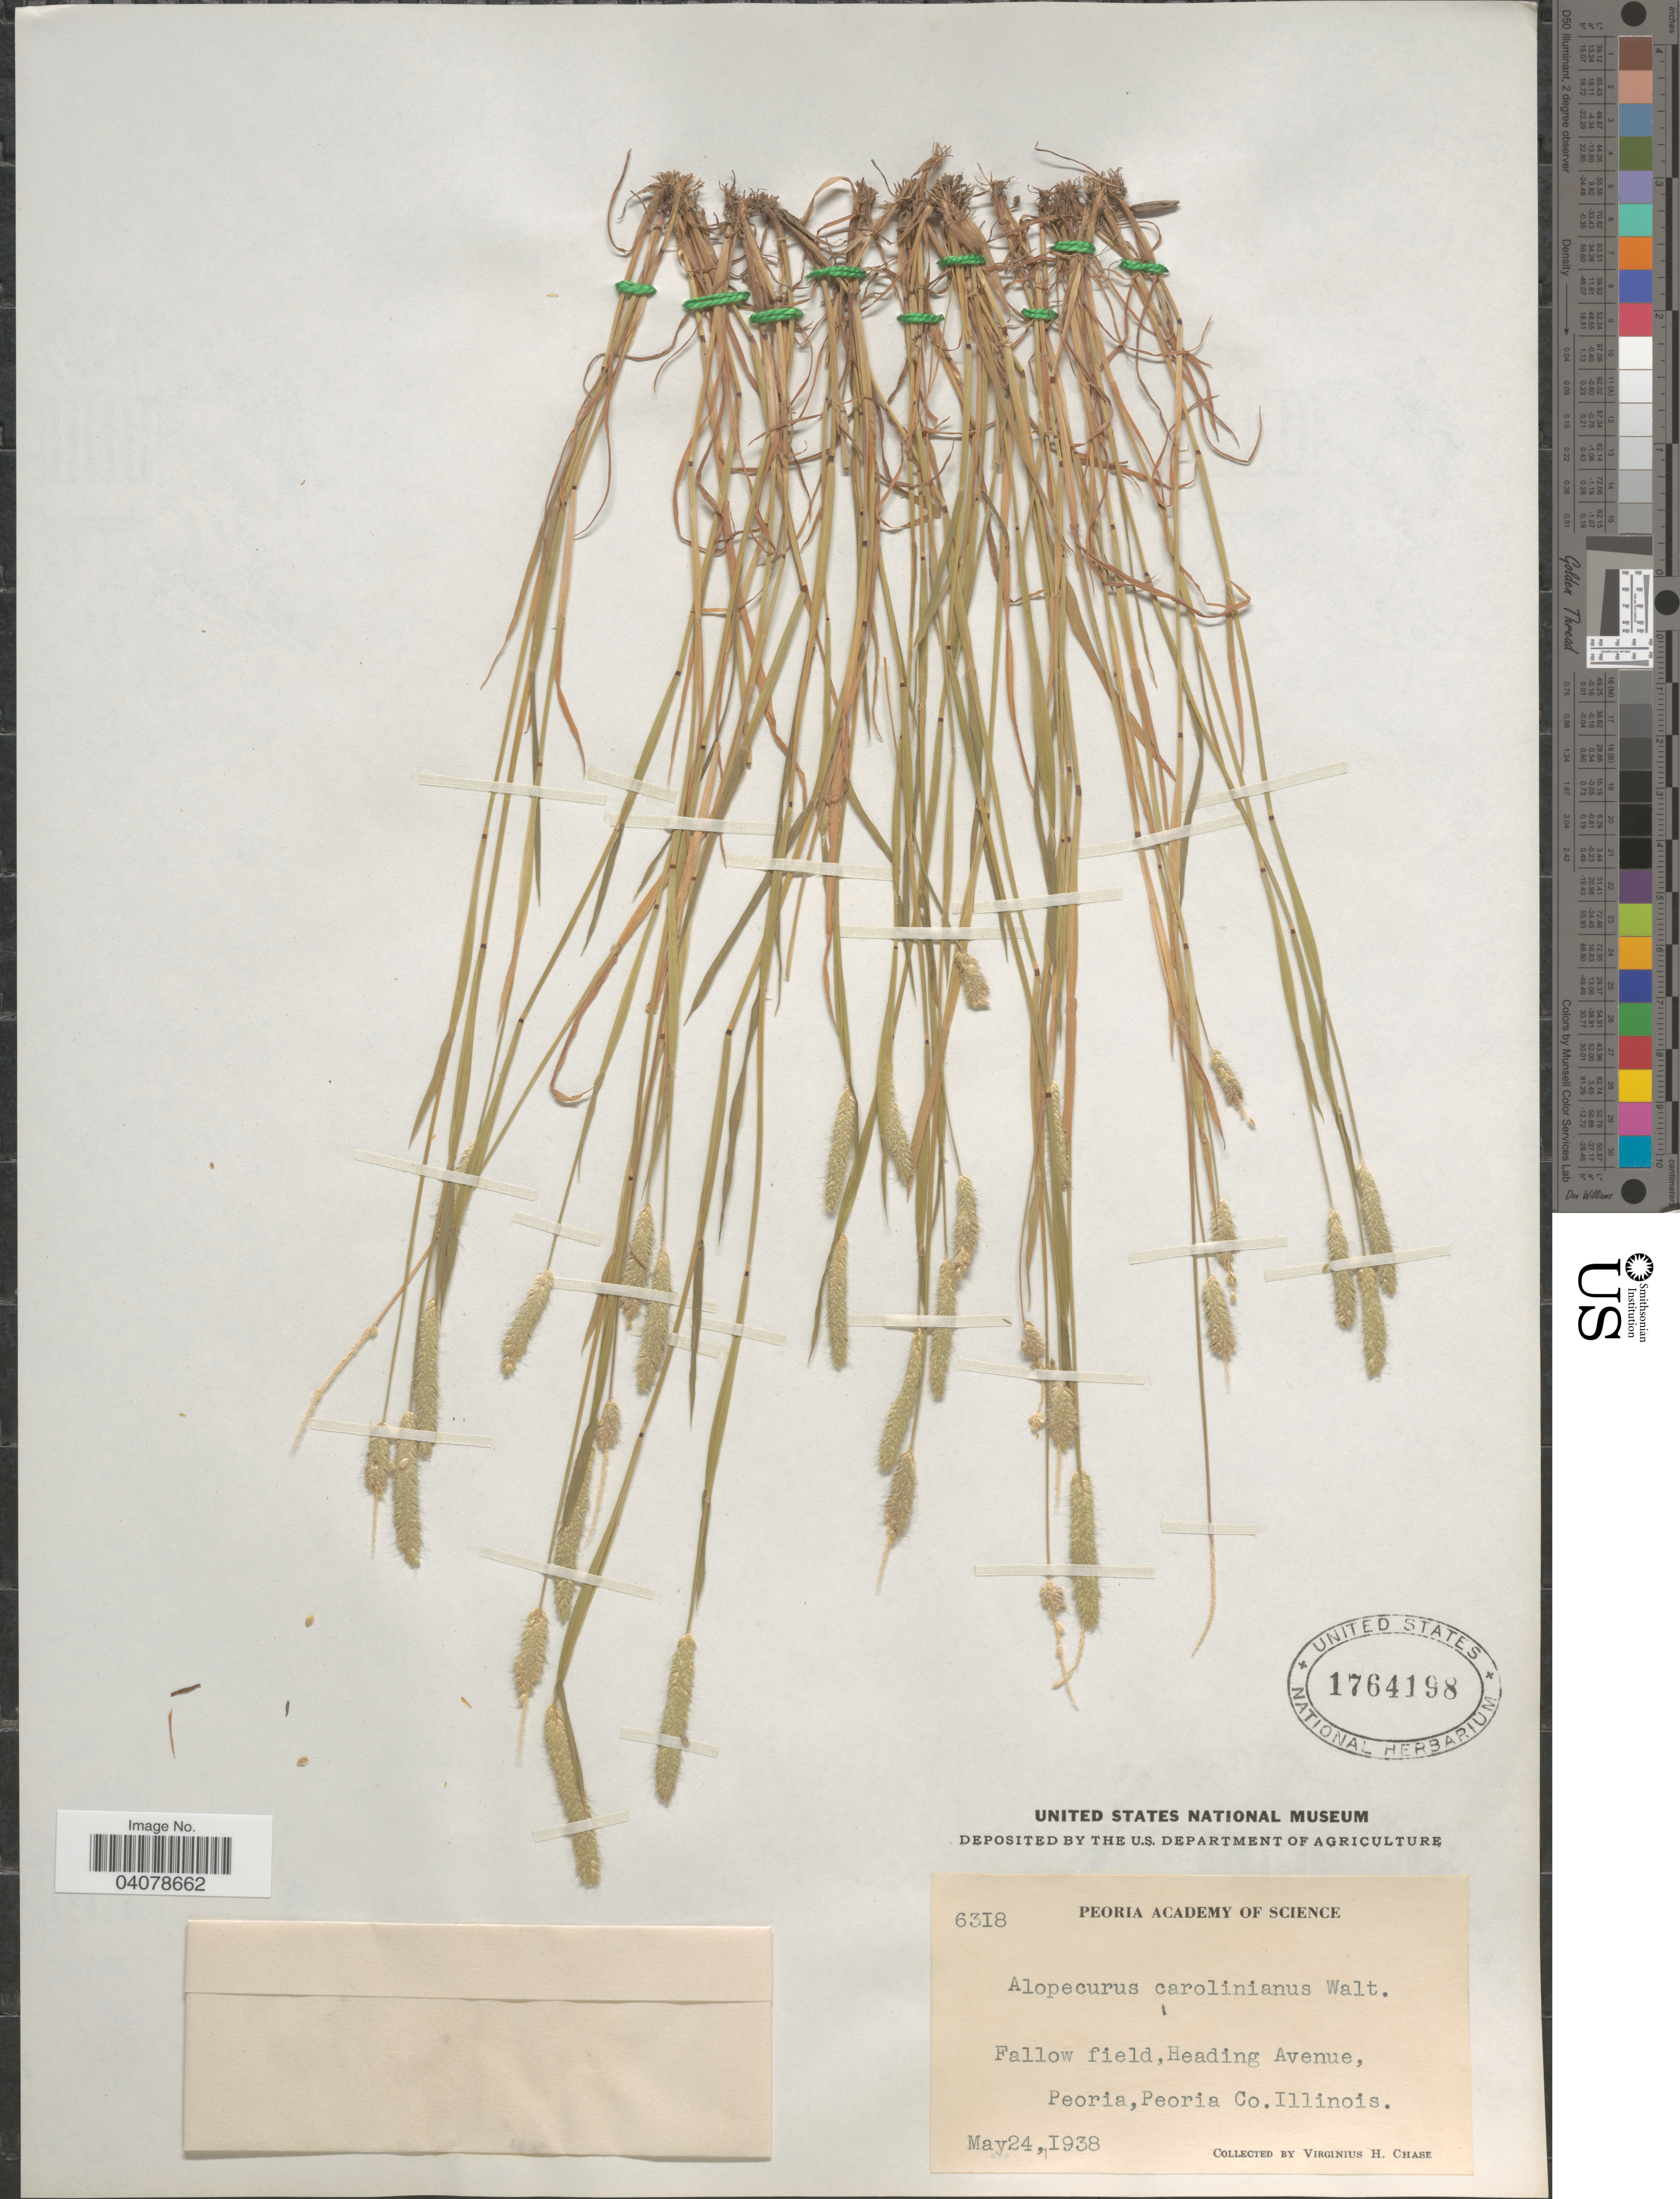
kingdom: Plantae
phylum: Tracheophyta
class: Liliopsida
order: Poales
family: Poaceae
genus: Alopecurus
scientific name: Alopecurus carolinianus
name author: Walter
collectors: V. H. Chase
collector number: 6318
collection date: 1938-05-24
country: United States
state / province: Illinois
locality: Fallow field, Heading Avenue, Peoria, Peoria Co.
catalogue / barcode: US 1764198